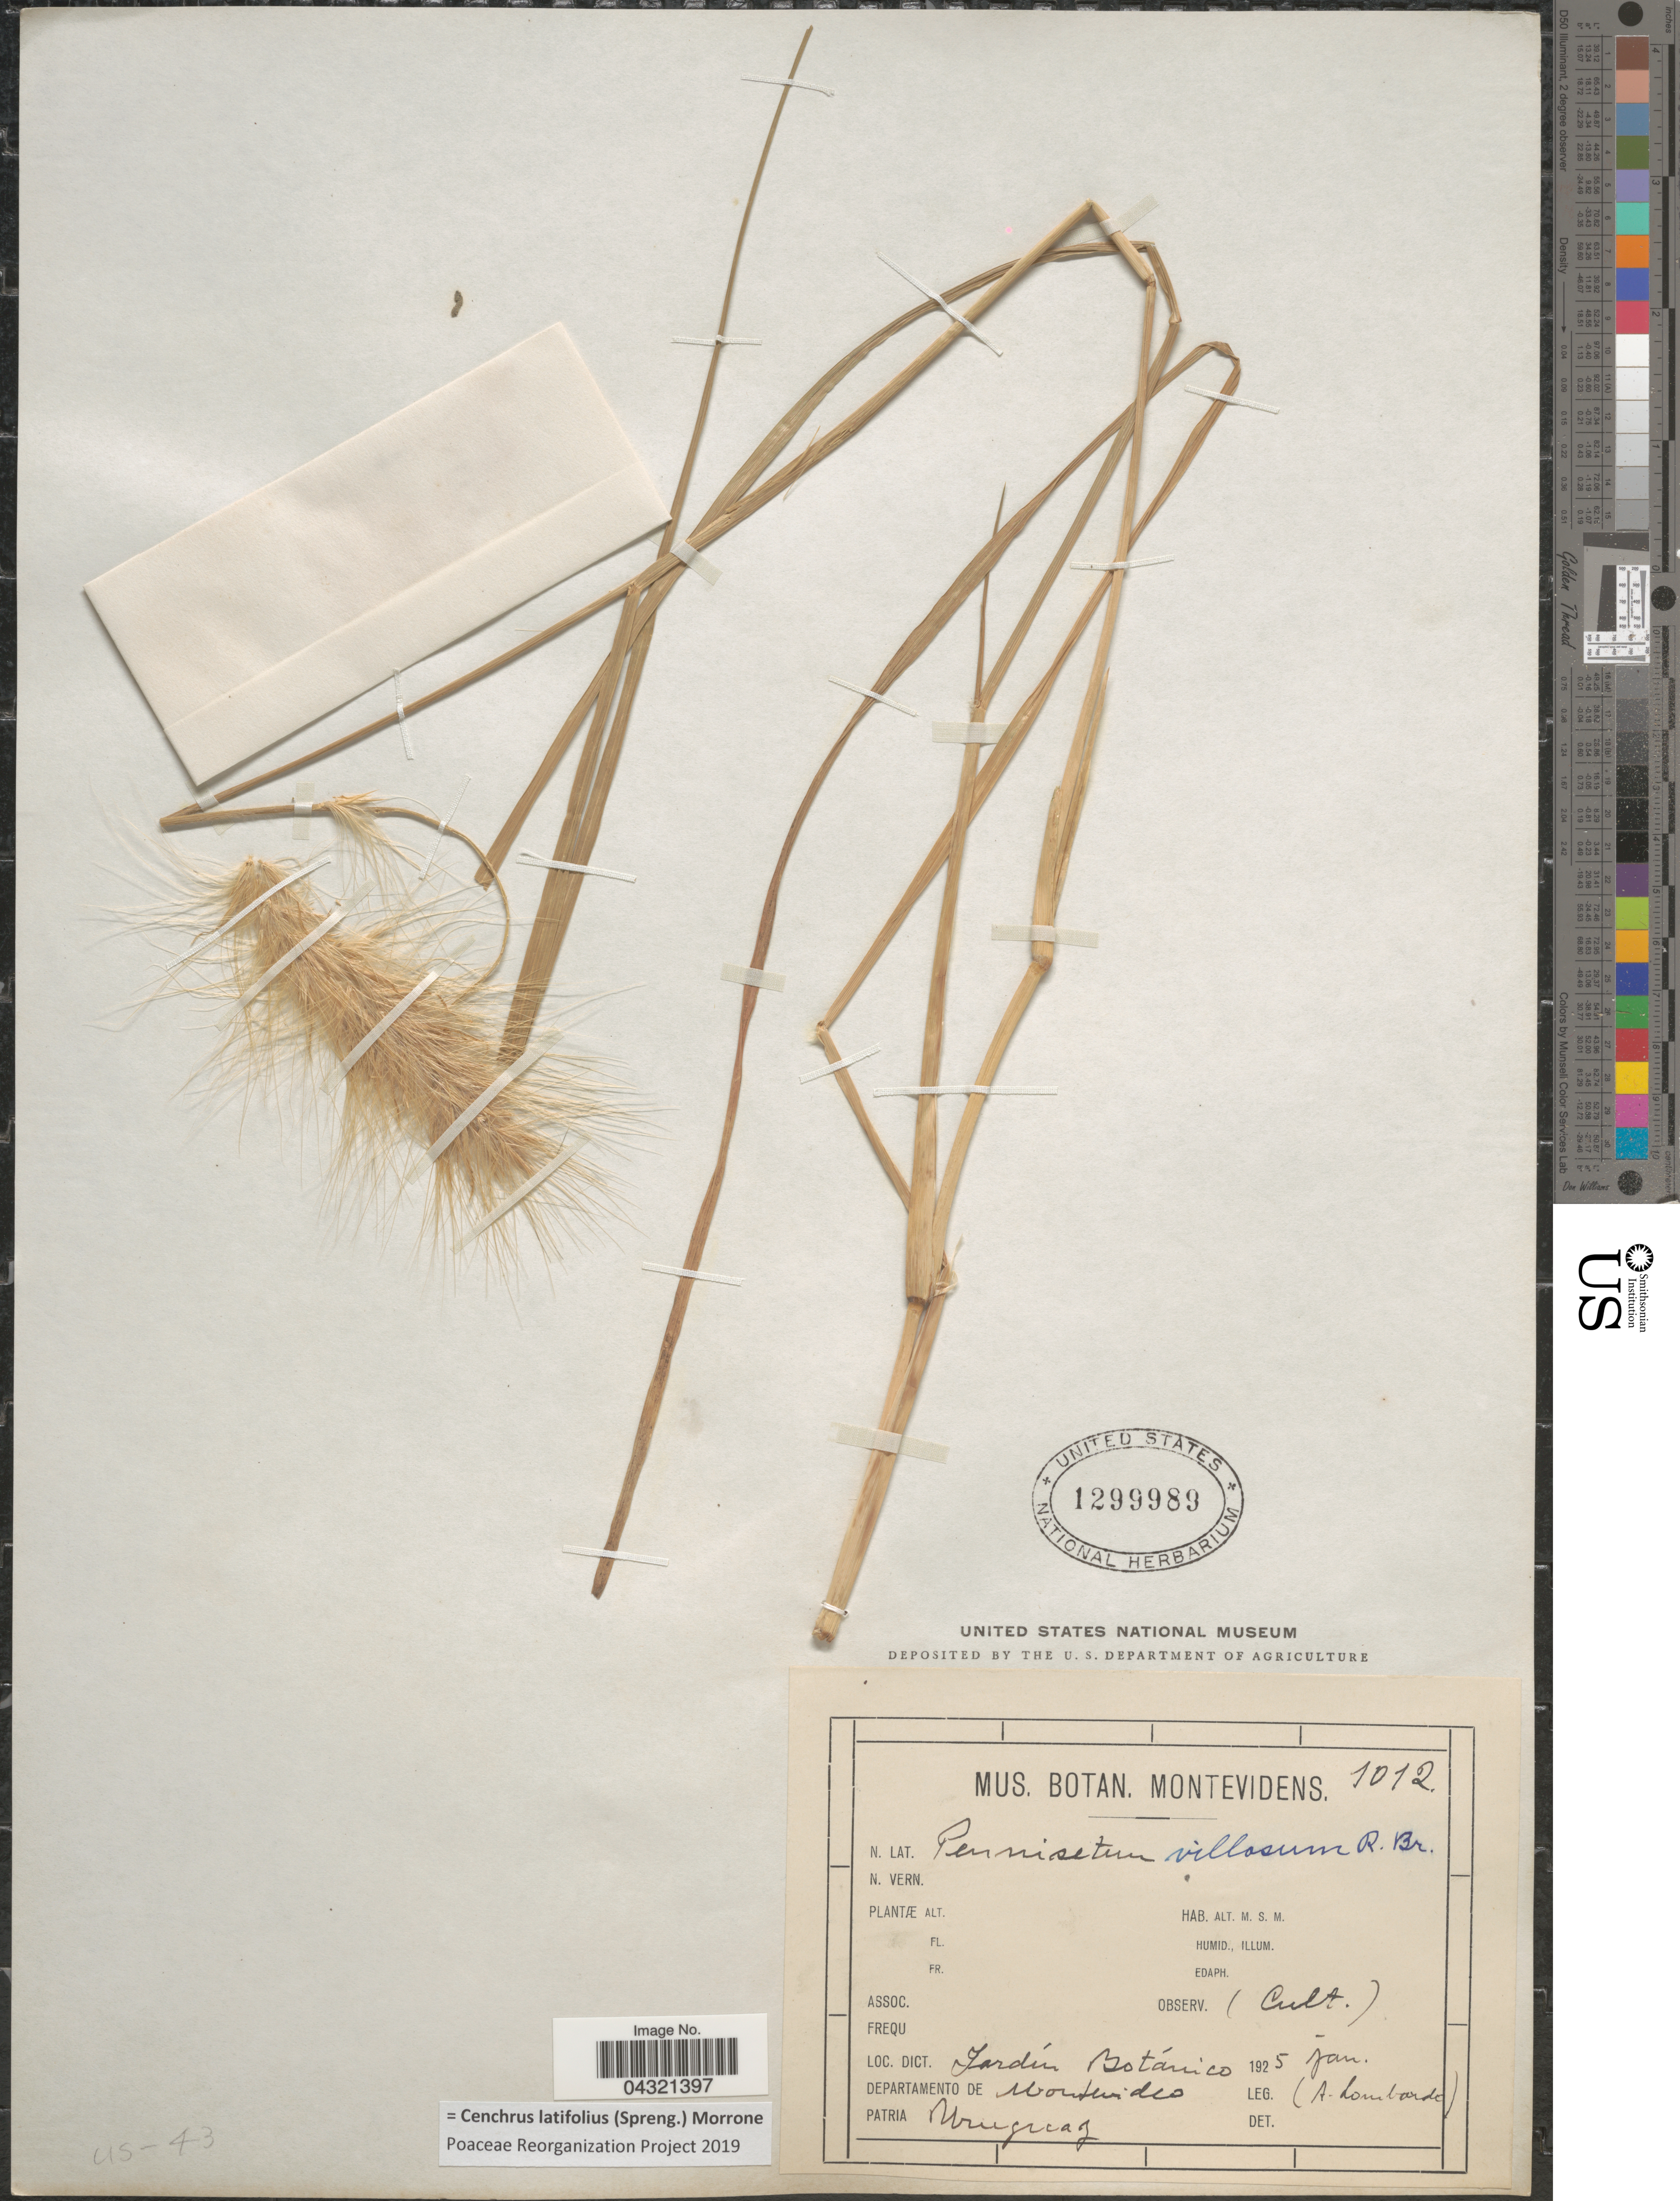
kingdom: Plantae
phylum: Tracheophyta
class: Liliopsida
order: Poales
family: Poaceae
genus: Cenchrus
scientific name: Cenchrus latifolius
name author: (Spreng.) Morrone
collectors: A. Lombardo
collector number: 1012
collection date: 1925-01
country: Uruguay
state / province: Montevideo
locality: Loc. Dict. Jardín Botánico. Departamento de Montevideo.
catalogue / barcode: US 1299989